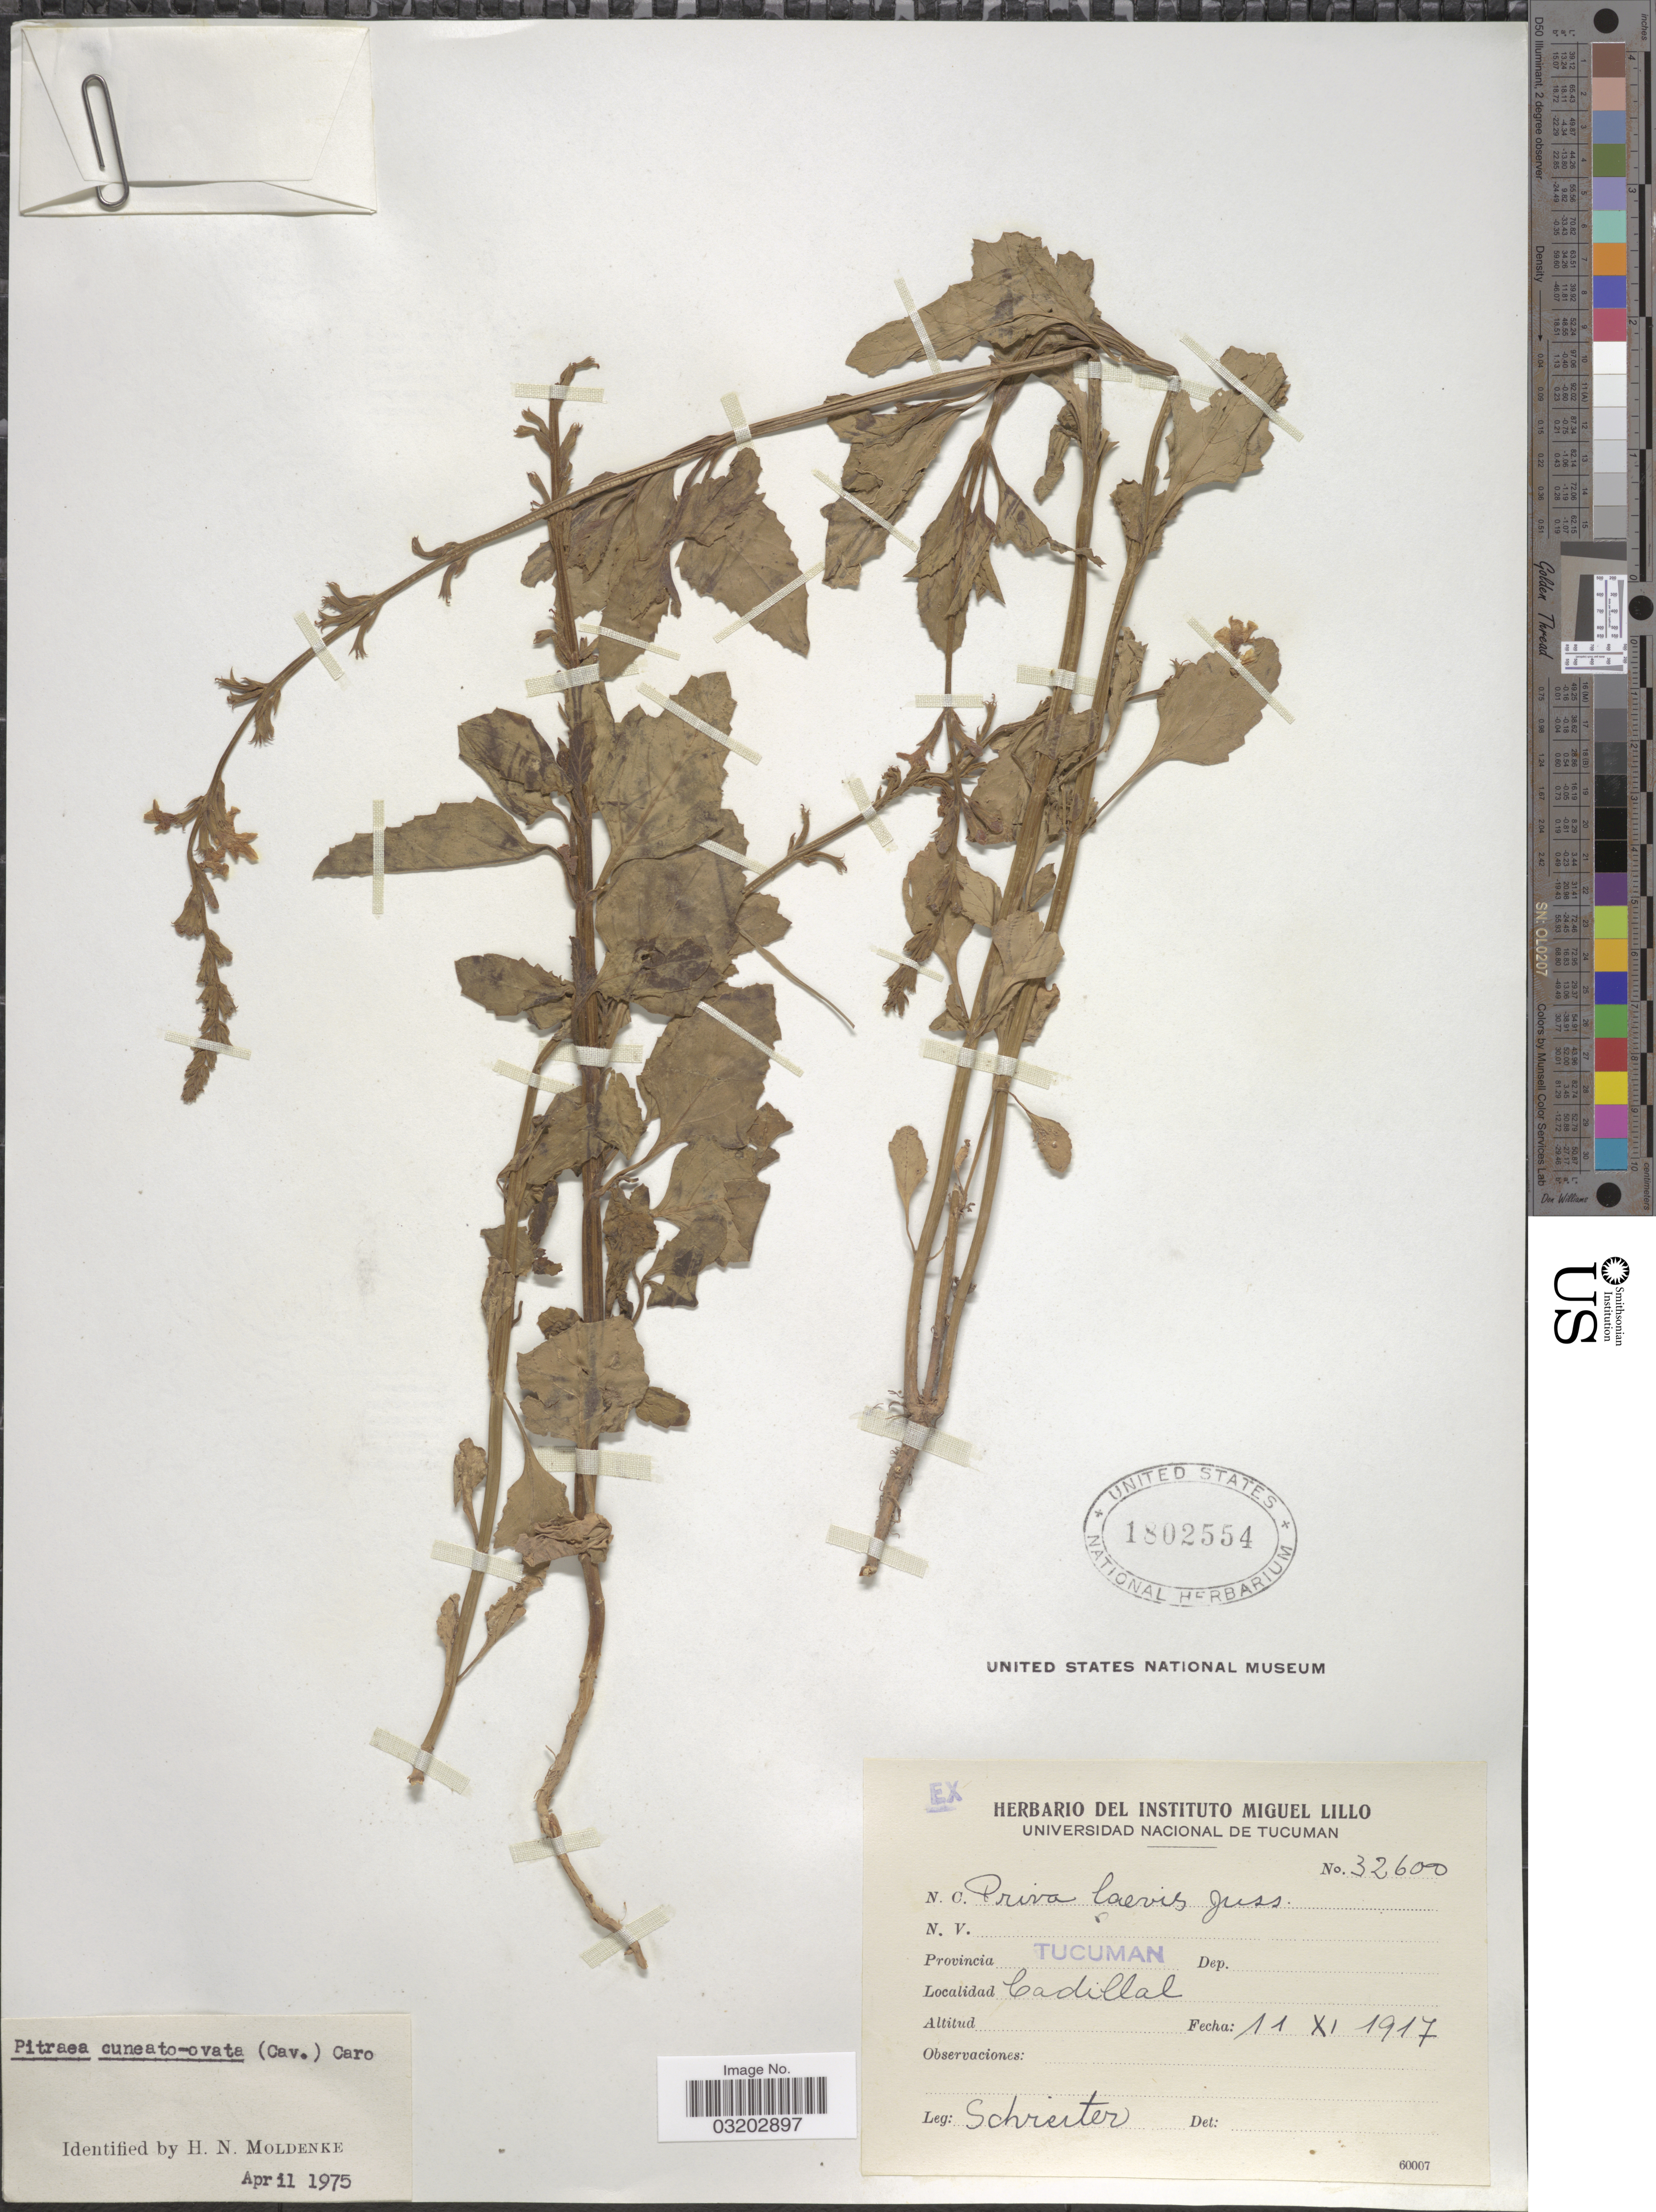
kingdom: Plantae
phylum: Tracheophyta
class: Magnoliopsida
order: Lamiales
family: Verbenaceae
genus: Pitraea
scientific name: Pitraea cuneato-ovata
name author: (Cav.) Caro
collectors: -. Schreiter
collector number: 32600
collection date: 1917-11-11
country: Argentina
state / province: Tucuman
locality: Cadillal.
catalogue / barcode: US 1802554